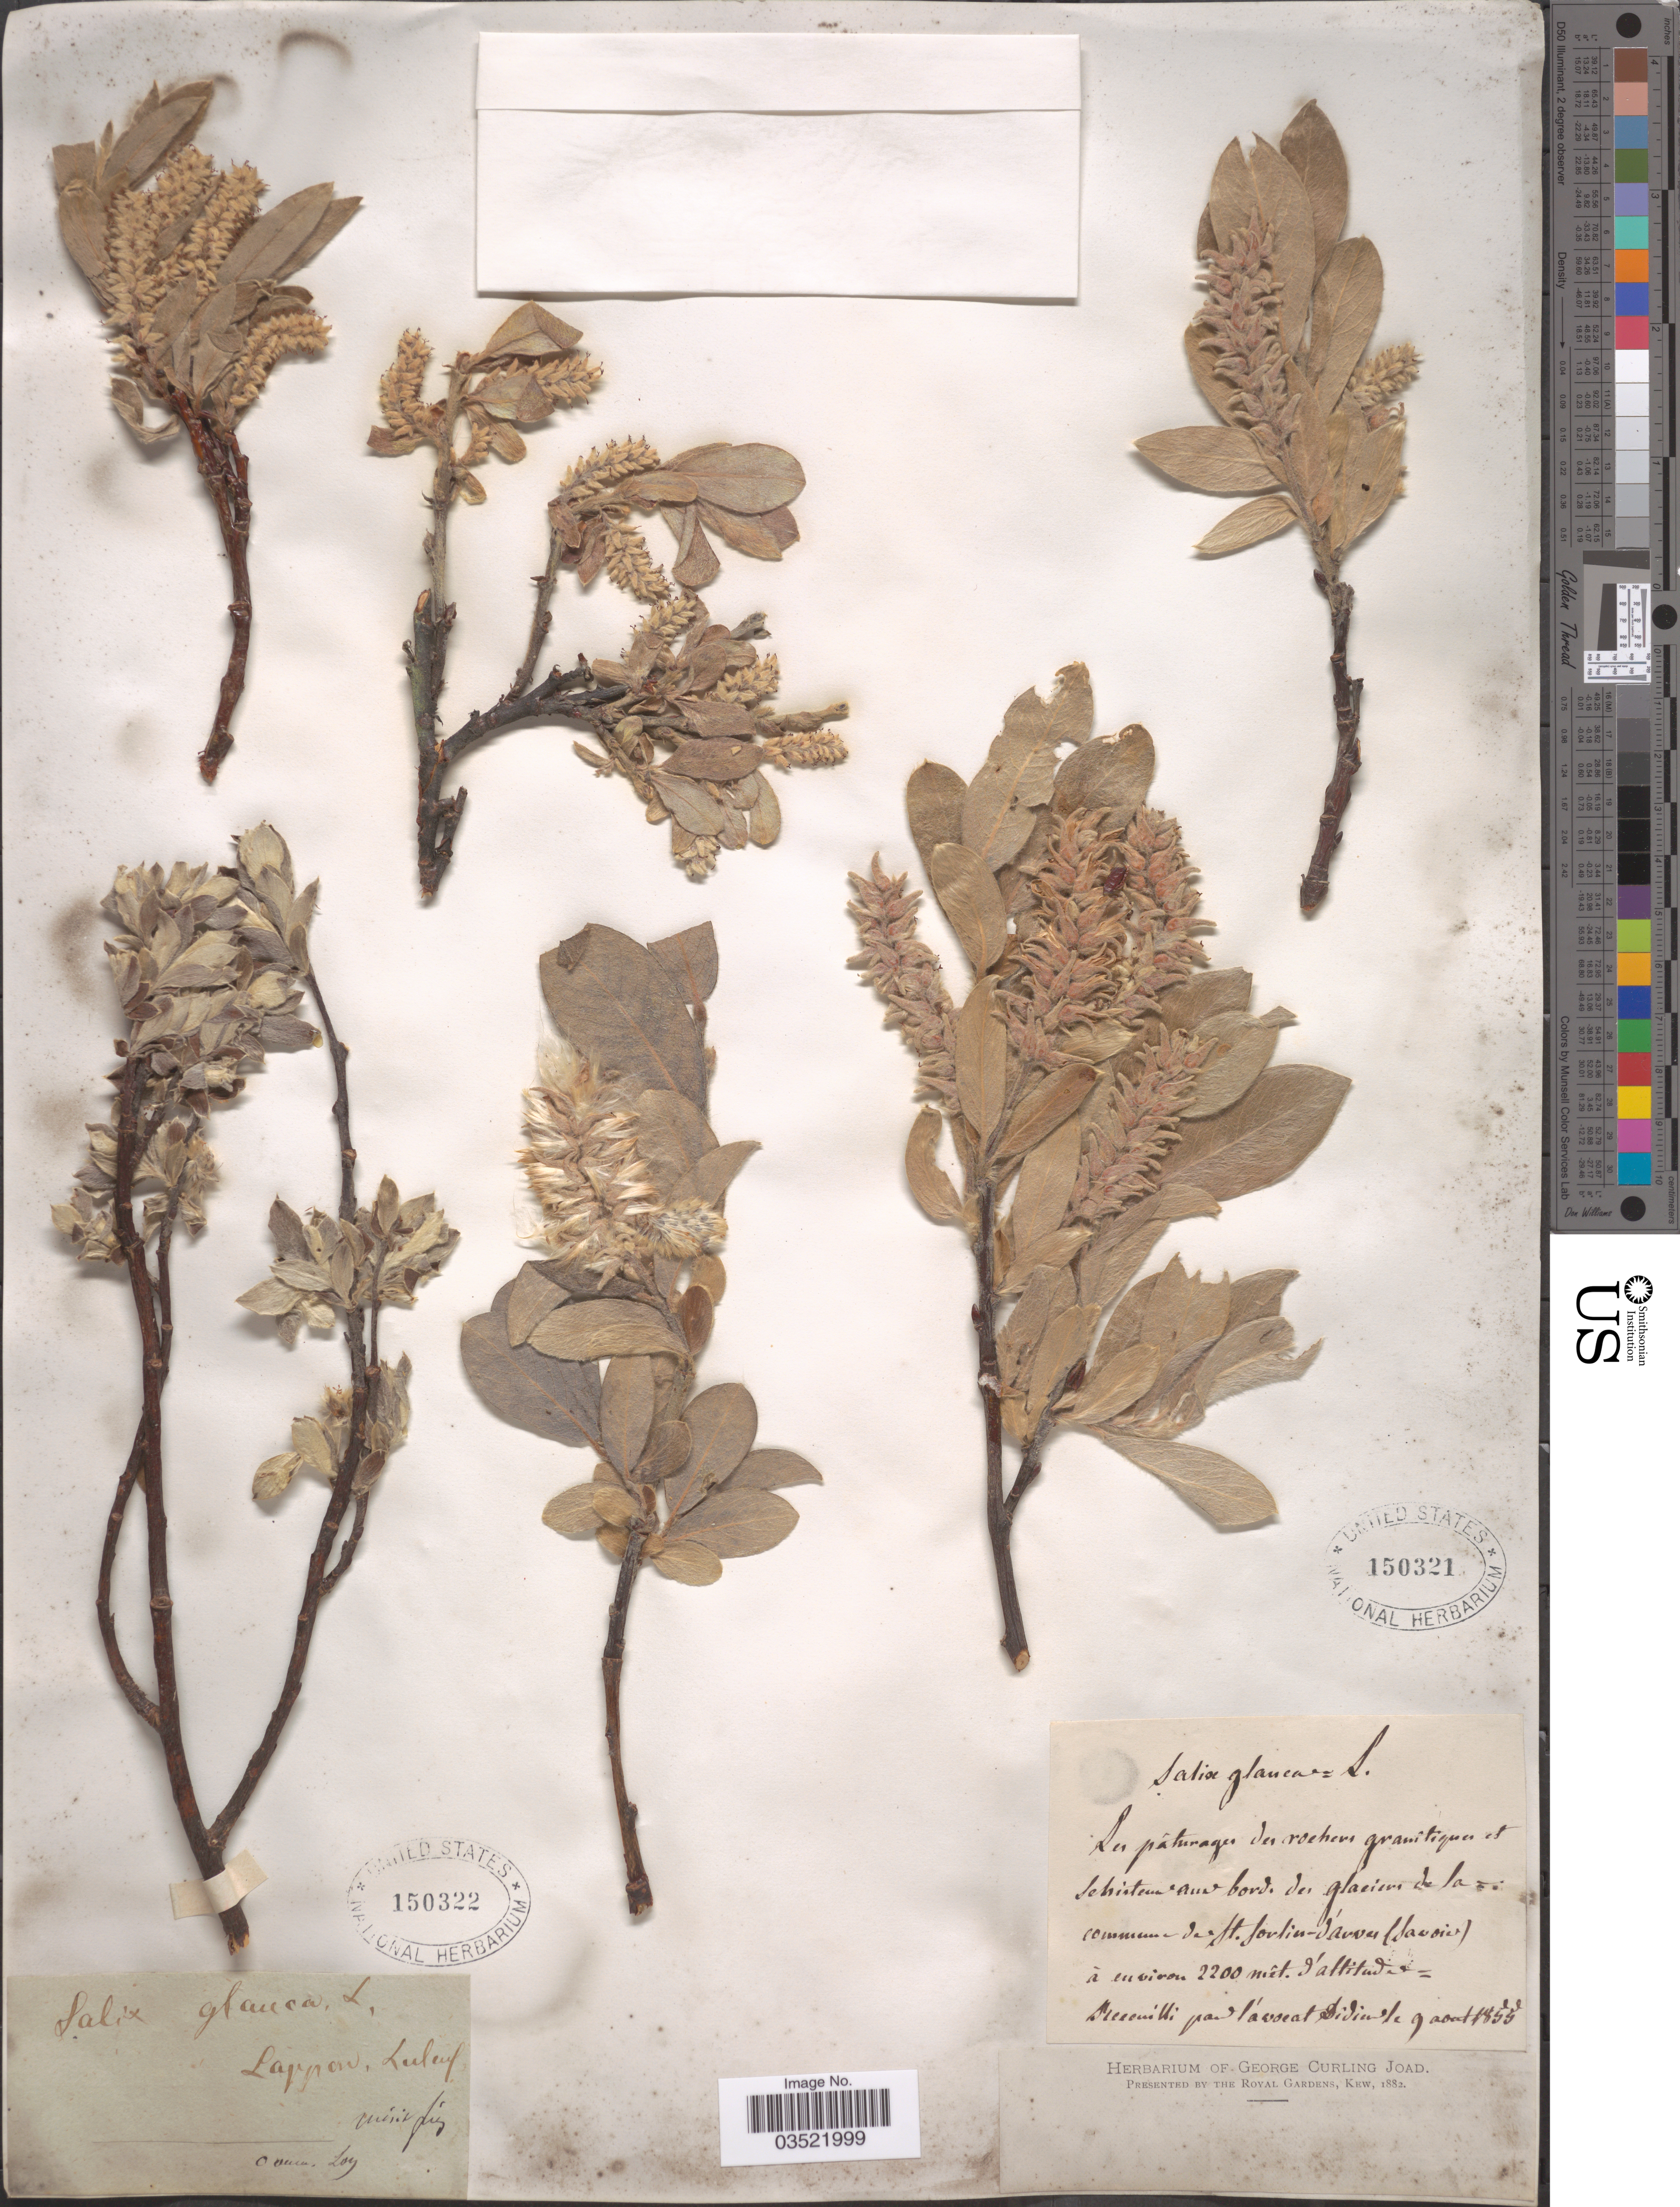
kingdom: Plantae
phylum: Tracheophyta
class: Magnoliopsida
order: Malpighiales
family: Salicaceae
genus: Salix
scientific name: Salix glauca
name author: L.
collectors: Didier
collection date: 1855-08-09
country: France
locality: Commune de St. Sorlin-d'Arves (Savoie).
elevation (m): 2200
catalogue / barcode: US 150321-2